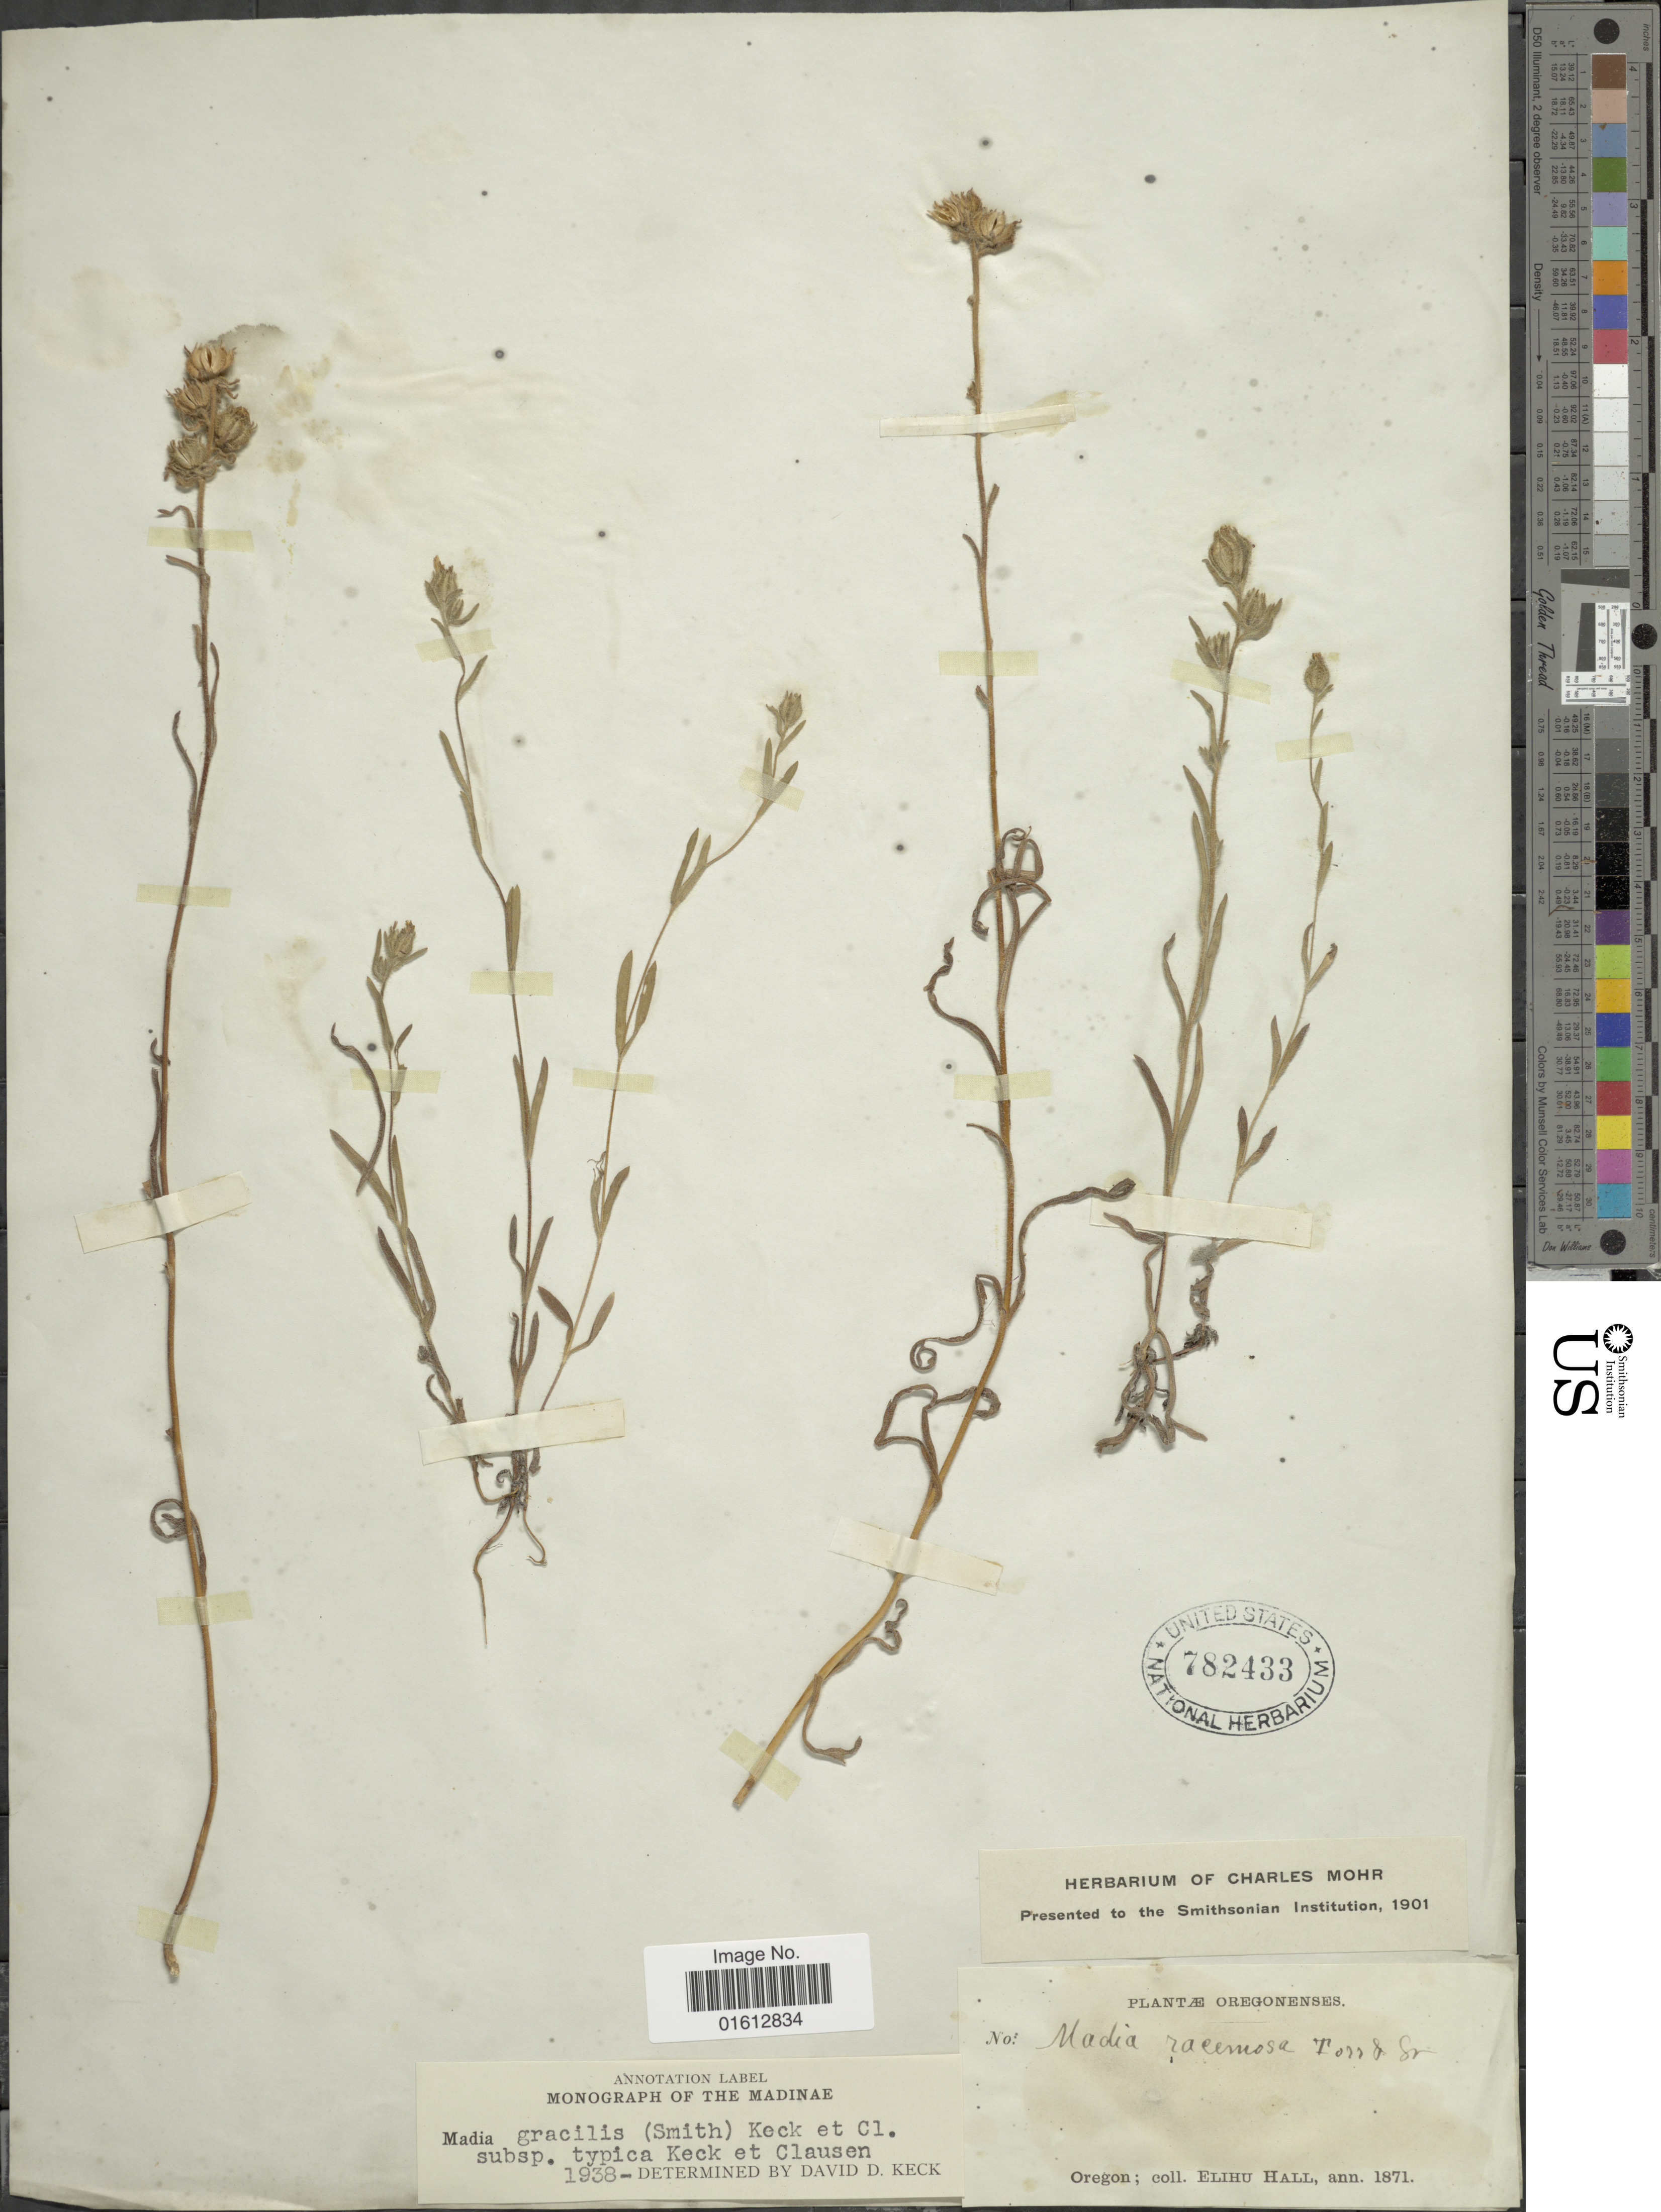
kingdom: Plantae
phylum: Tracheophyta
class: Magnoliopsida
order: Asterales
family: Asteraceae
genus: Madia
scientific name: Madia gracilis subsp. gracilis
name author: (Sm.) D.D. Keck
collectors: E. Hall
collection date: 1871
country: United States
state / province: Oregon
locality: Oregonenses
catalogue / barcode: US 782433